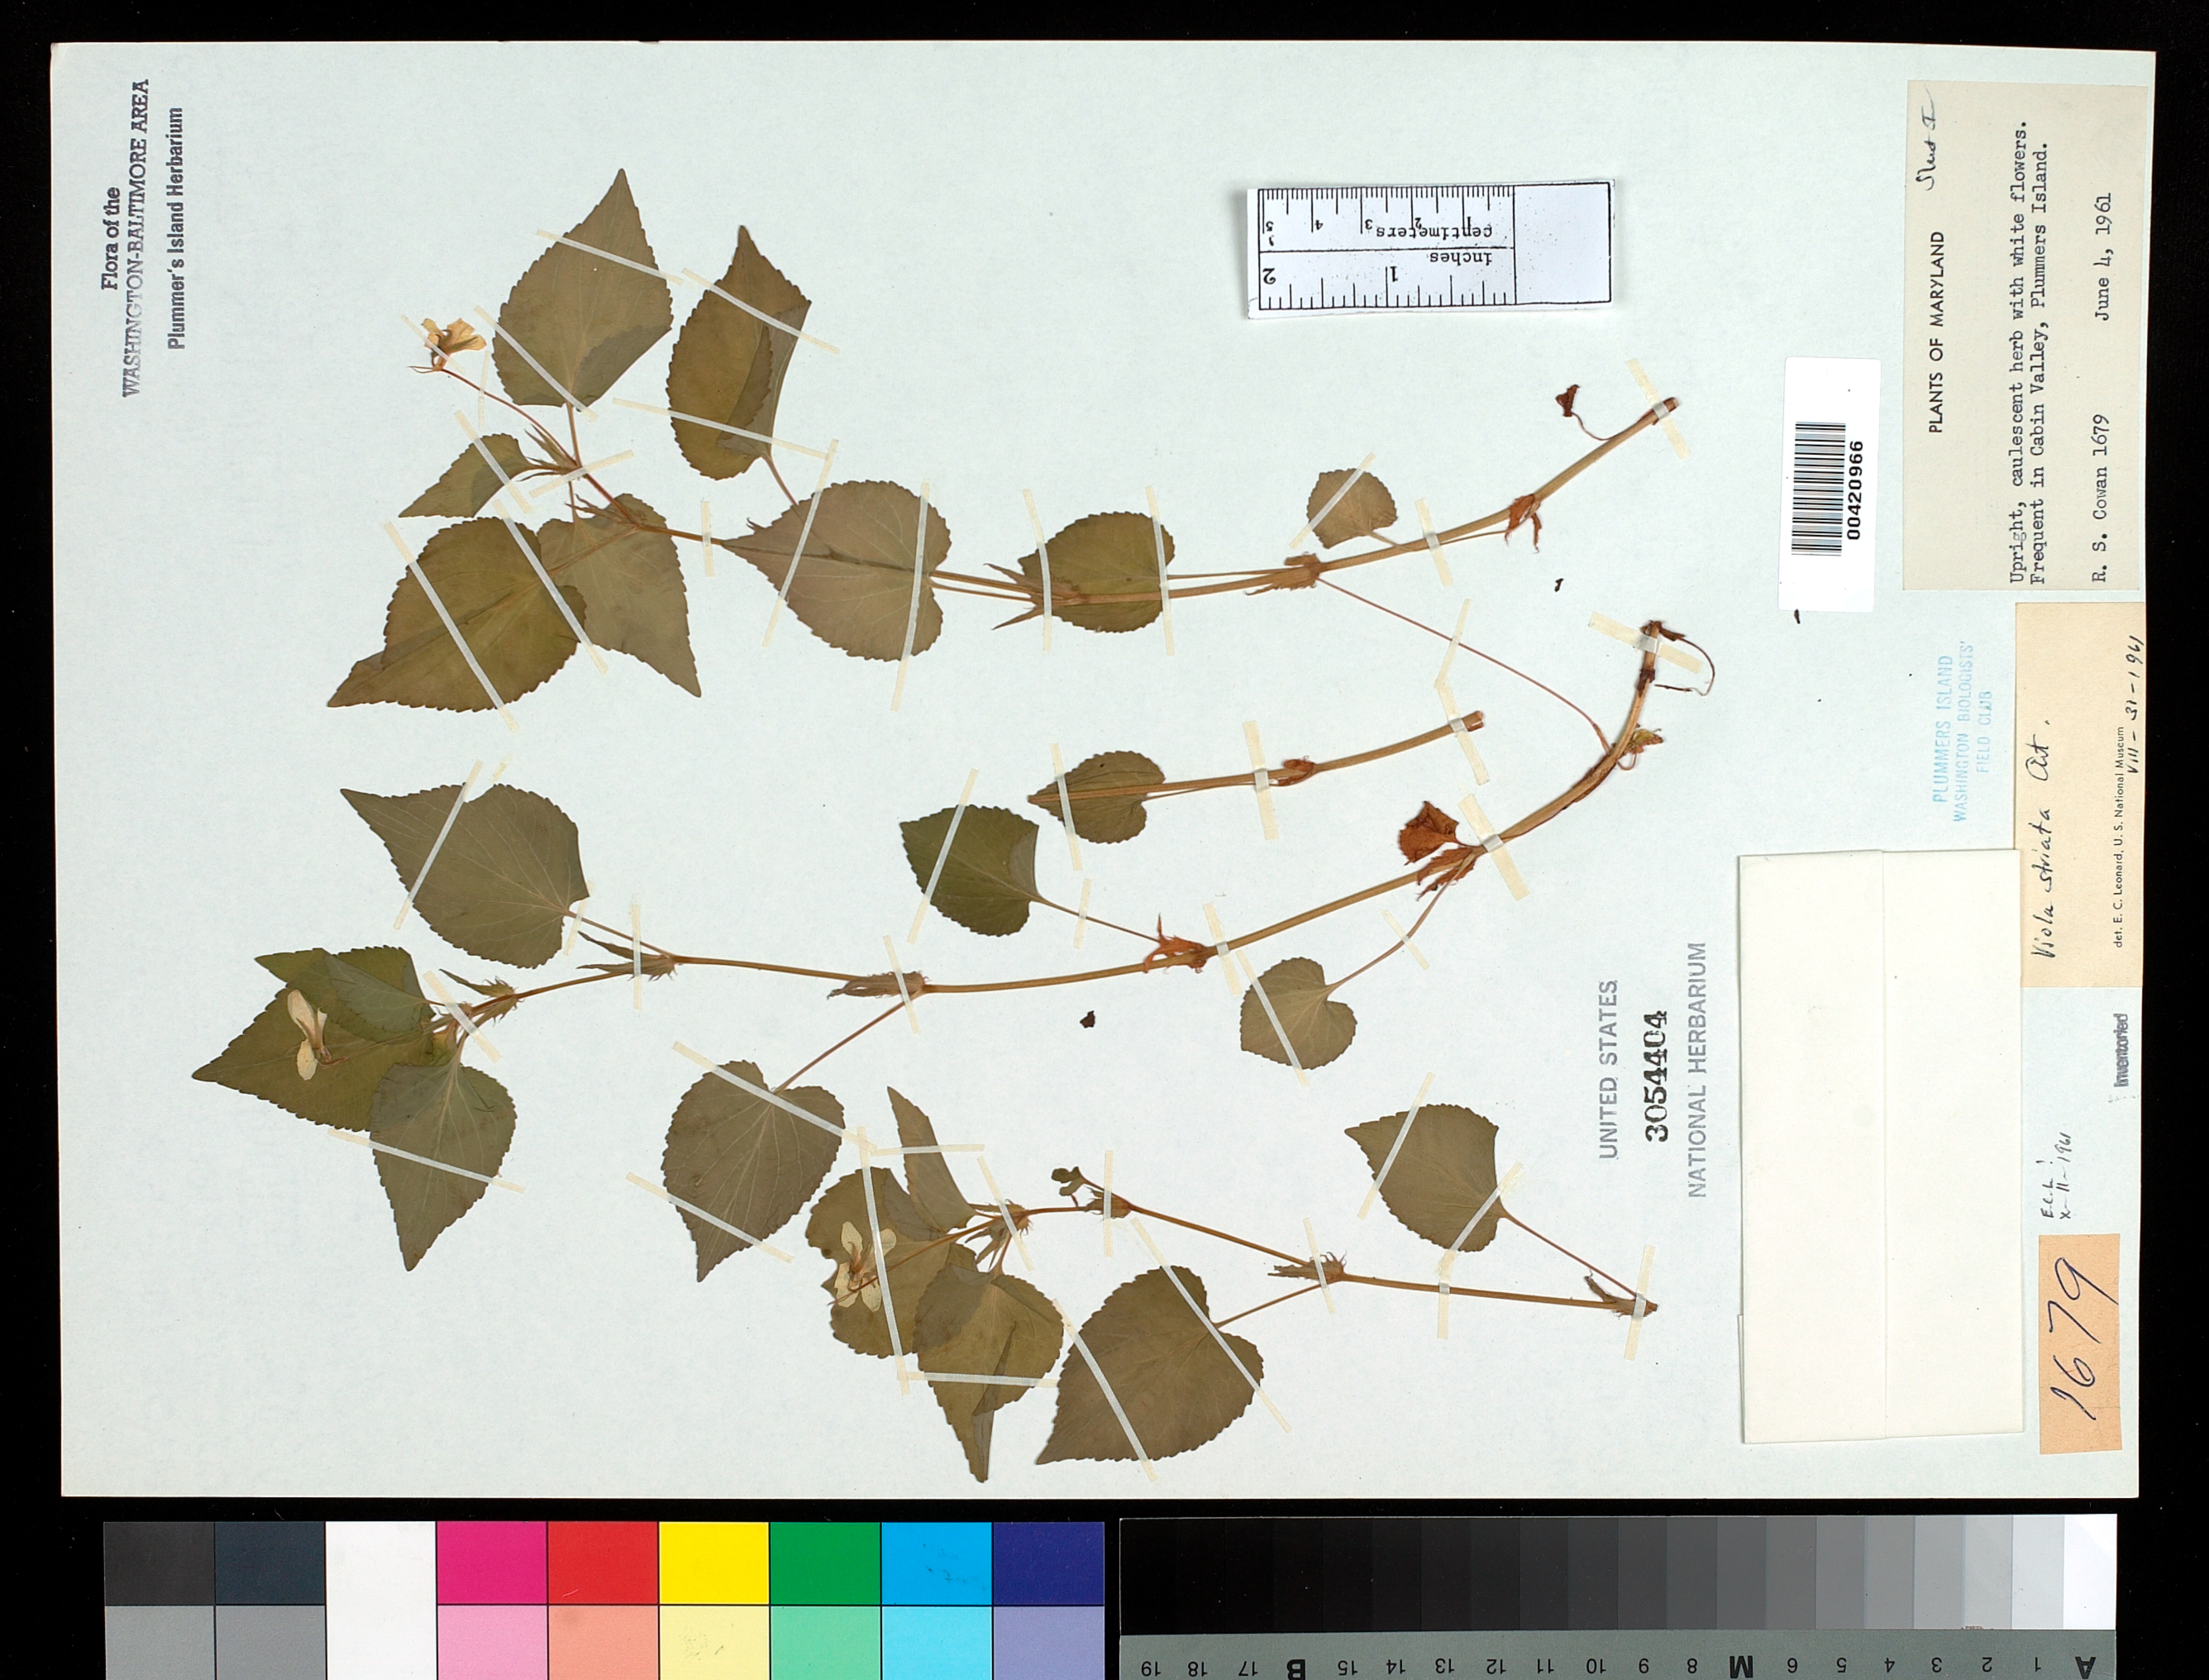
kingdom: Plantae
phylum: Tracheophyta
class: Magnoliopsida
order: Malpighiales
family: Violaceae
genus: Viola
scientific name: Viola striata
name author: Aiton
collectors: R. S. Cowan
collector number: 1679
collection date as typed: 04 Jun 1961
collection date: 1961-06-04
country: United States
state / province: Maryland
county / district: Montgomery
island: Plummers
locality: Plummer's Island; Cabin Valley C. & O. Canal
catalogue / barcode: US 3054404